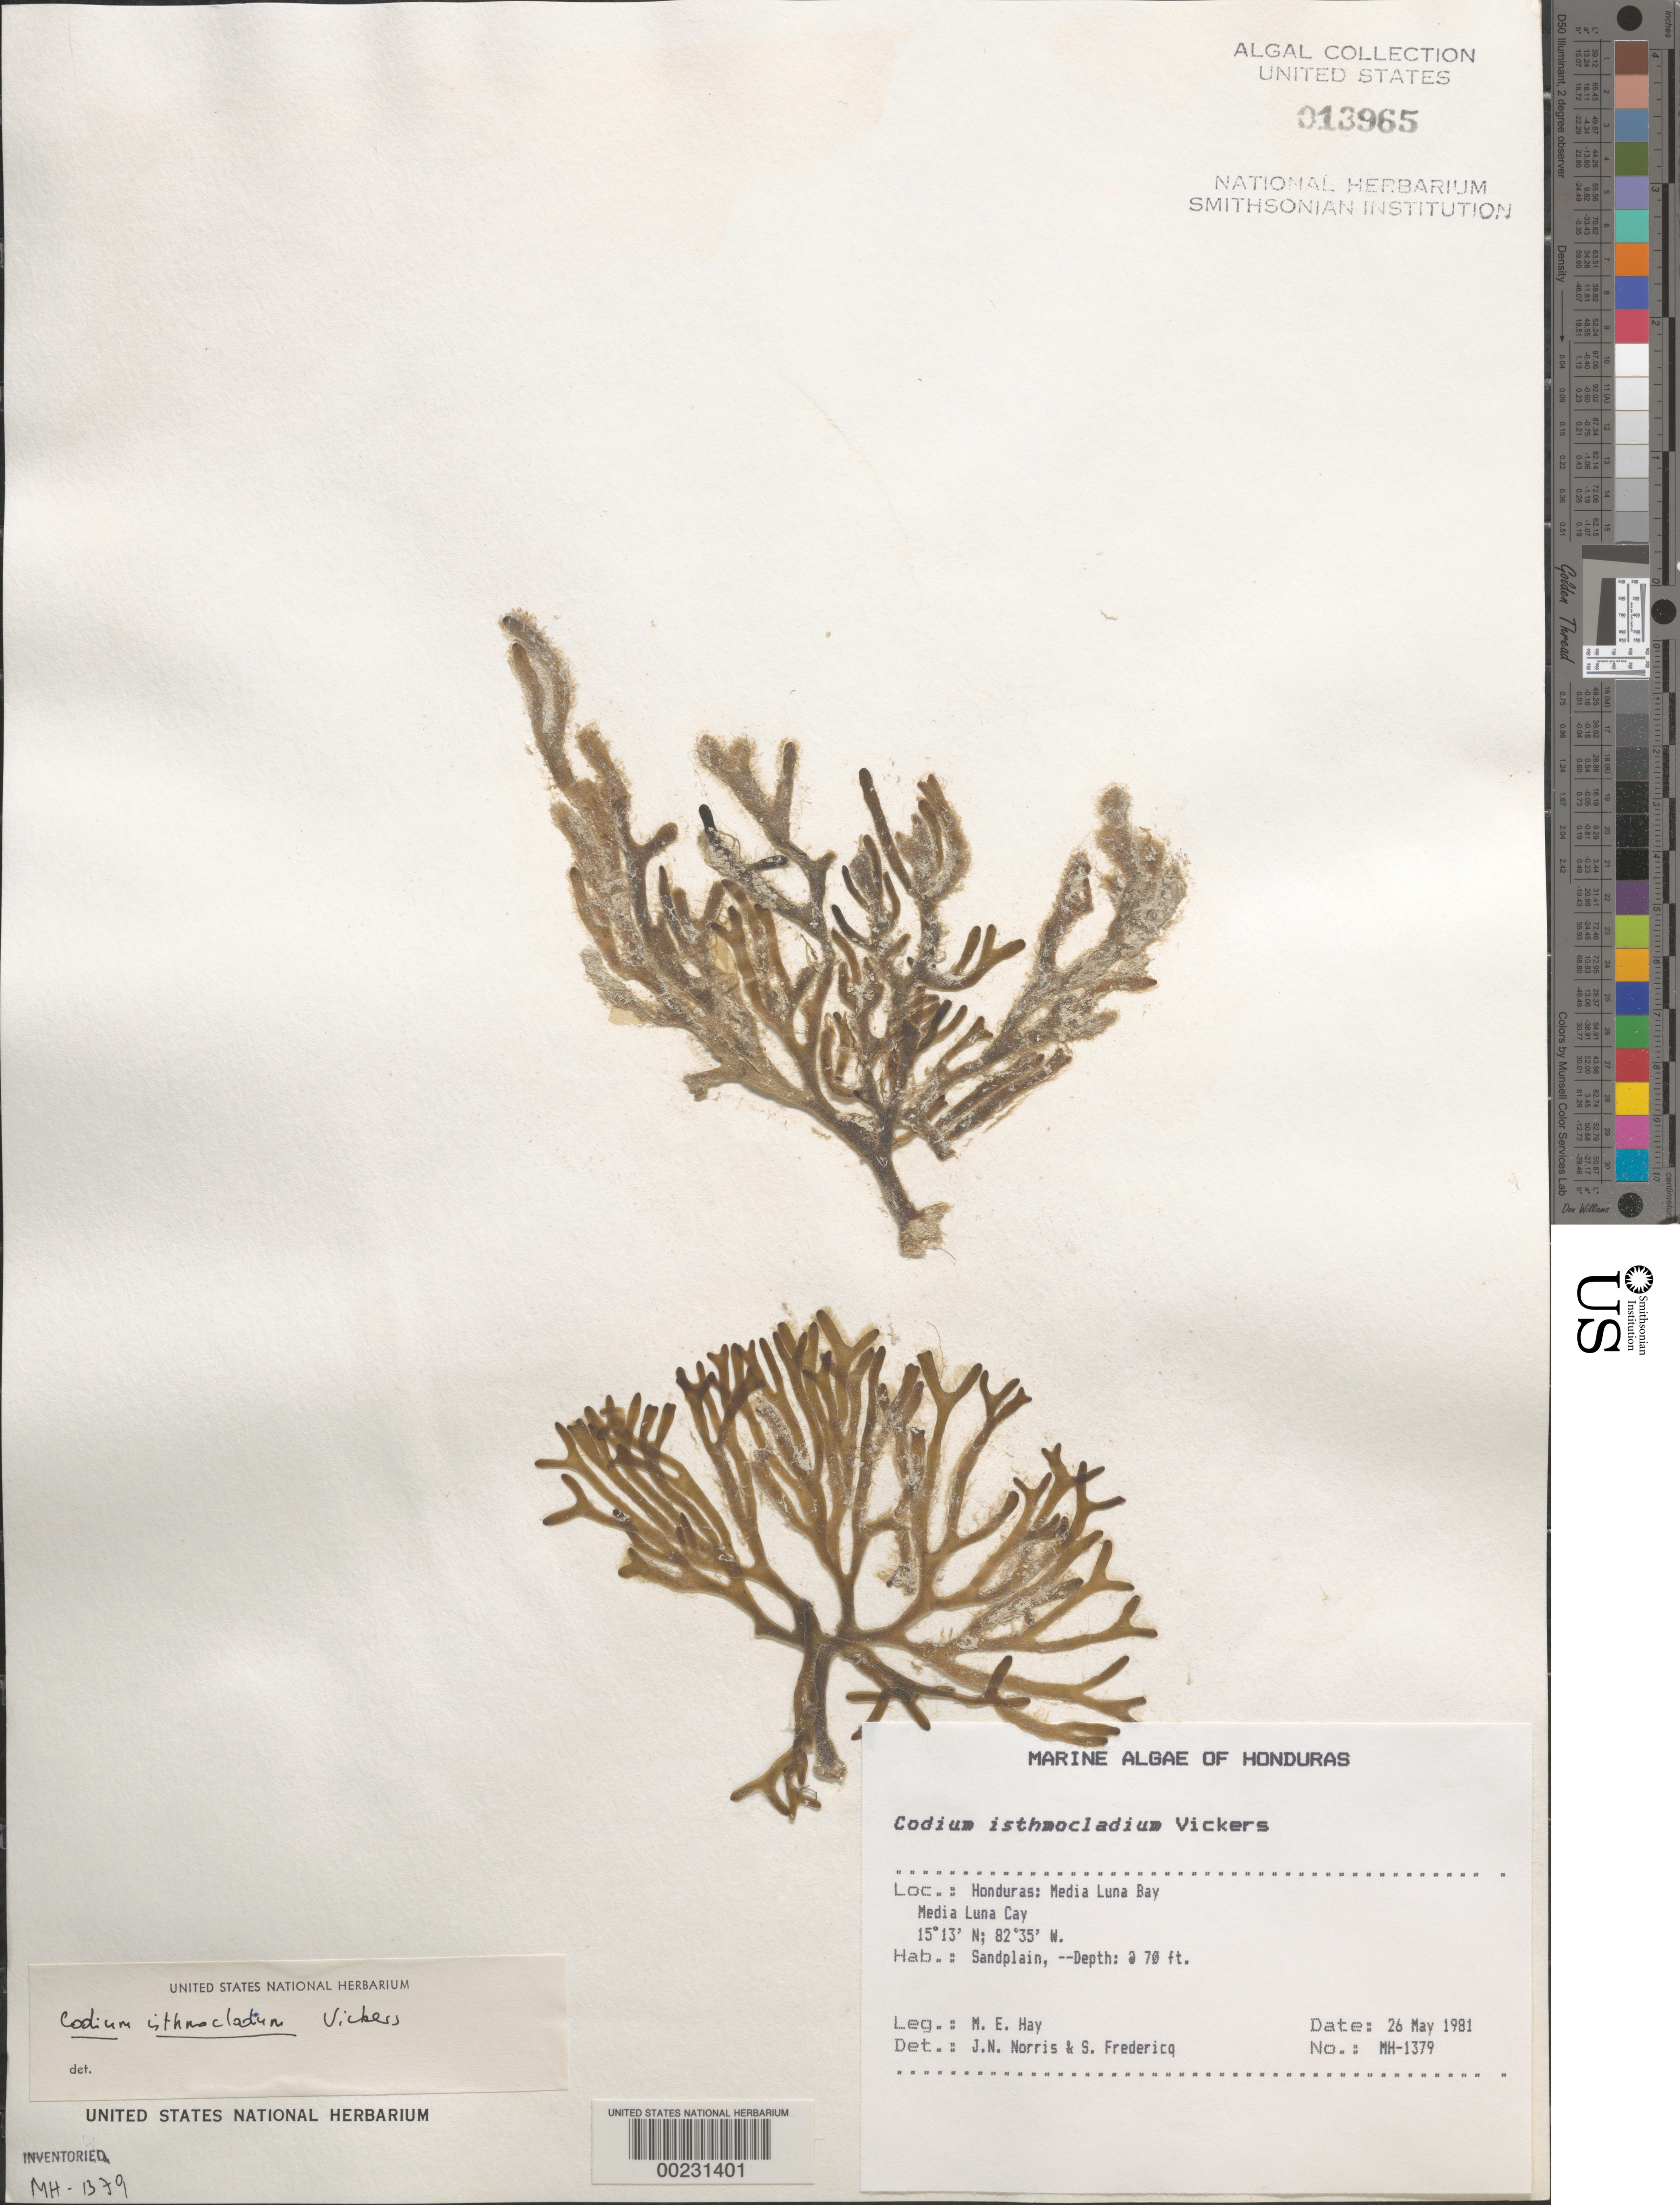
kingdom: Plantae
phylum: Chlorophyta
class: Ulvophyceae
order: Bryopsidales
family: Codiaceae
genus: Codium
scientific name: Codium isthmocladum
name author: Vickers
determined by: Norris, J. N.; Fredericq, S.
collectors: M. E. Hay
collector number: MEH-1379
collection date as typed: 26 May 1981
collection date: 1981-05-26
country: Honduras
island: Media Luna Cay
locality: Media Luna Bay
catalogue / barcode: US 13965